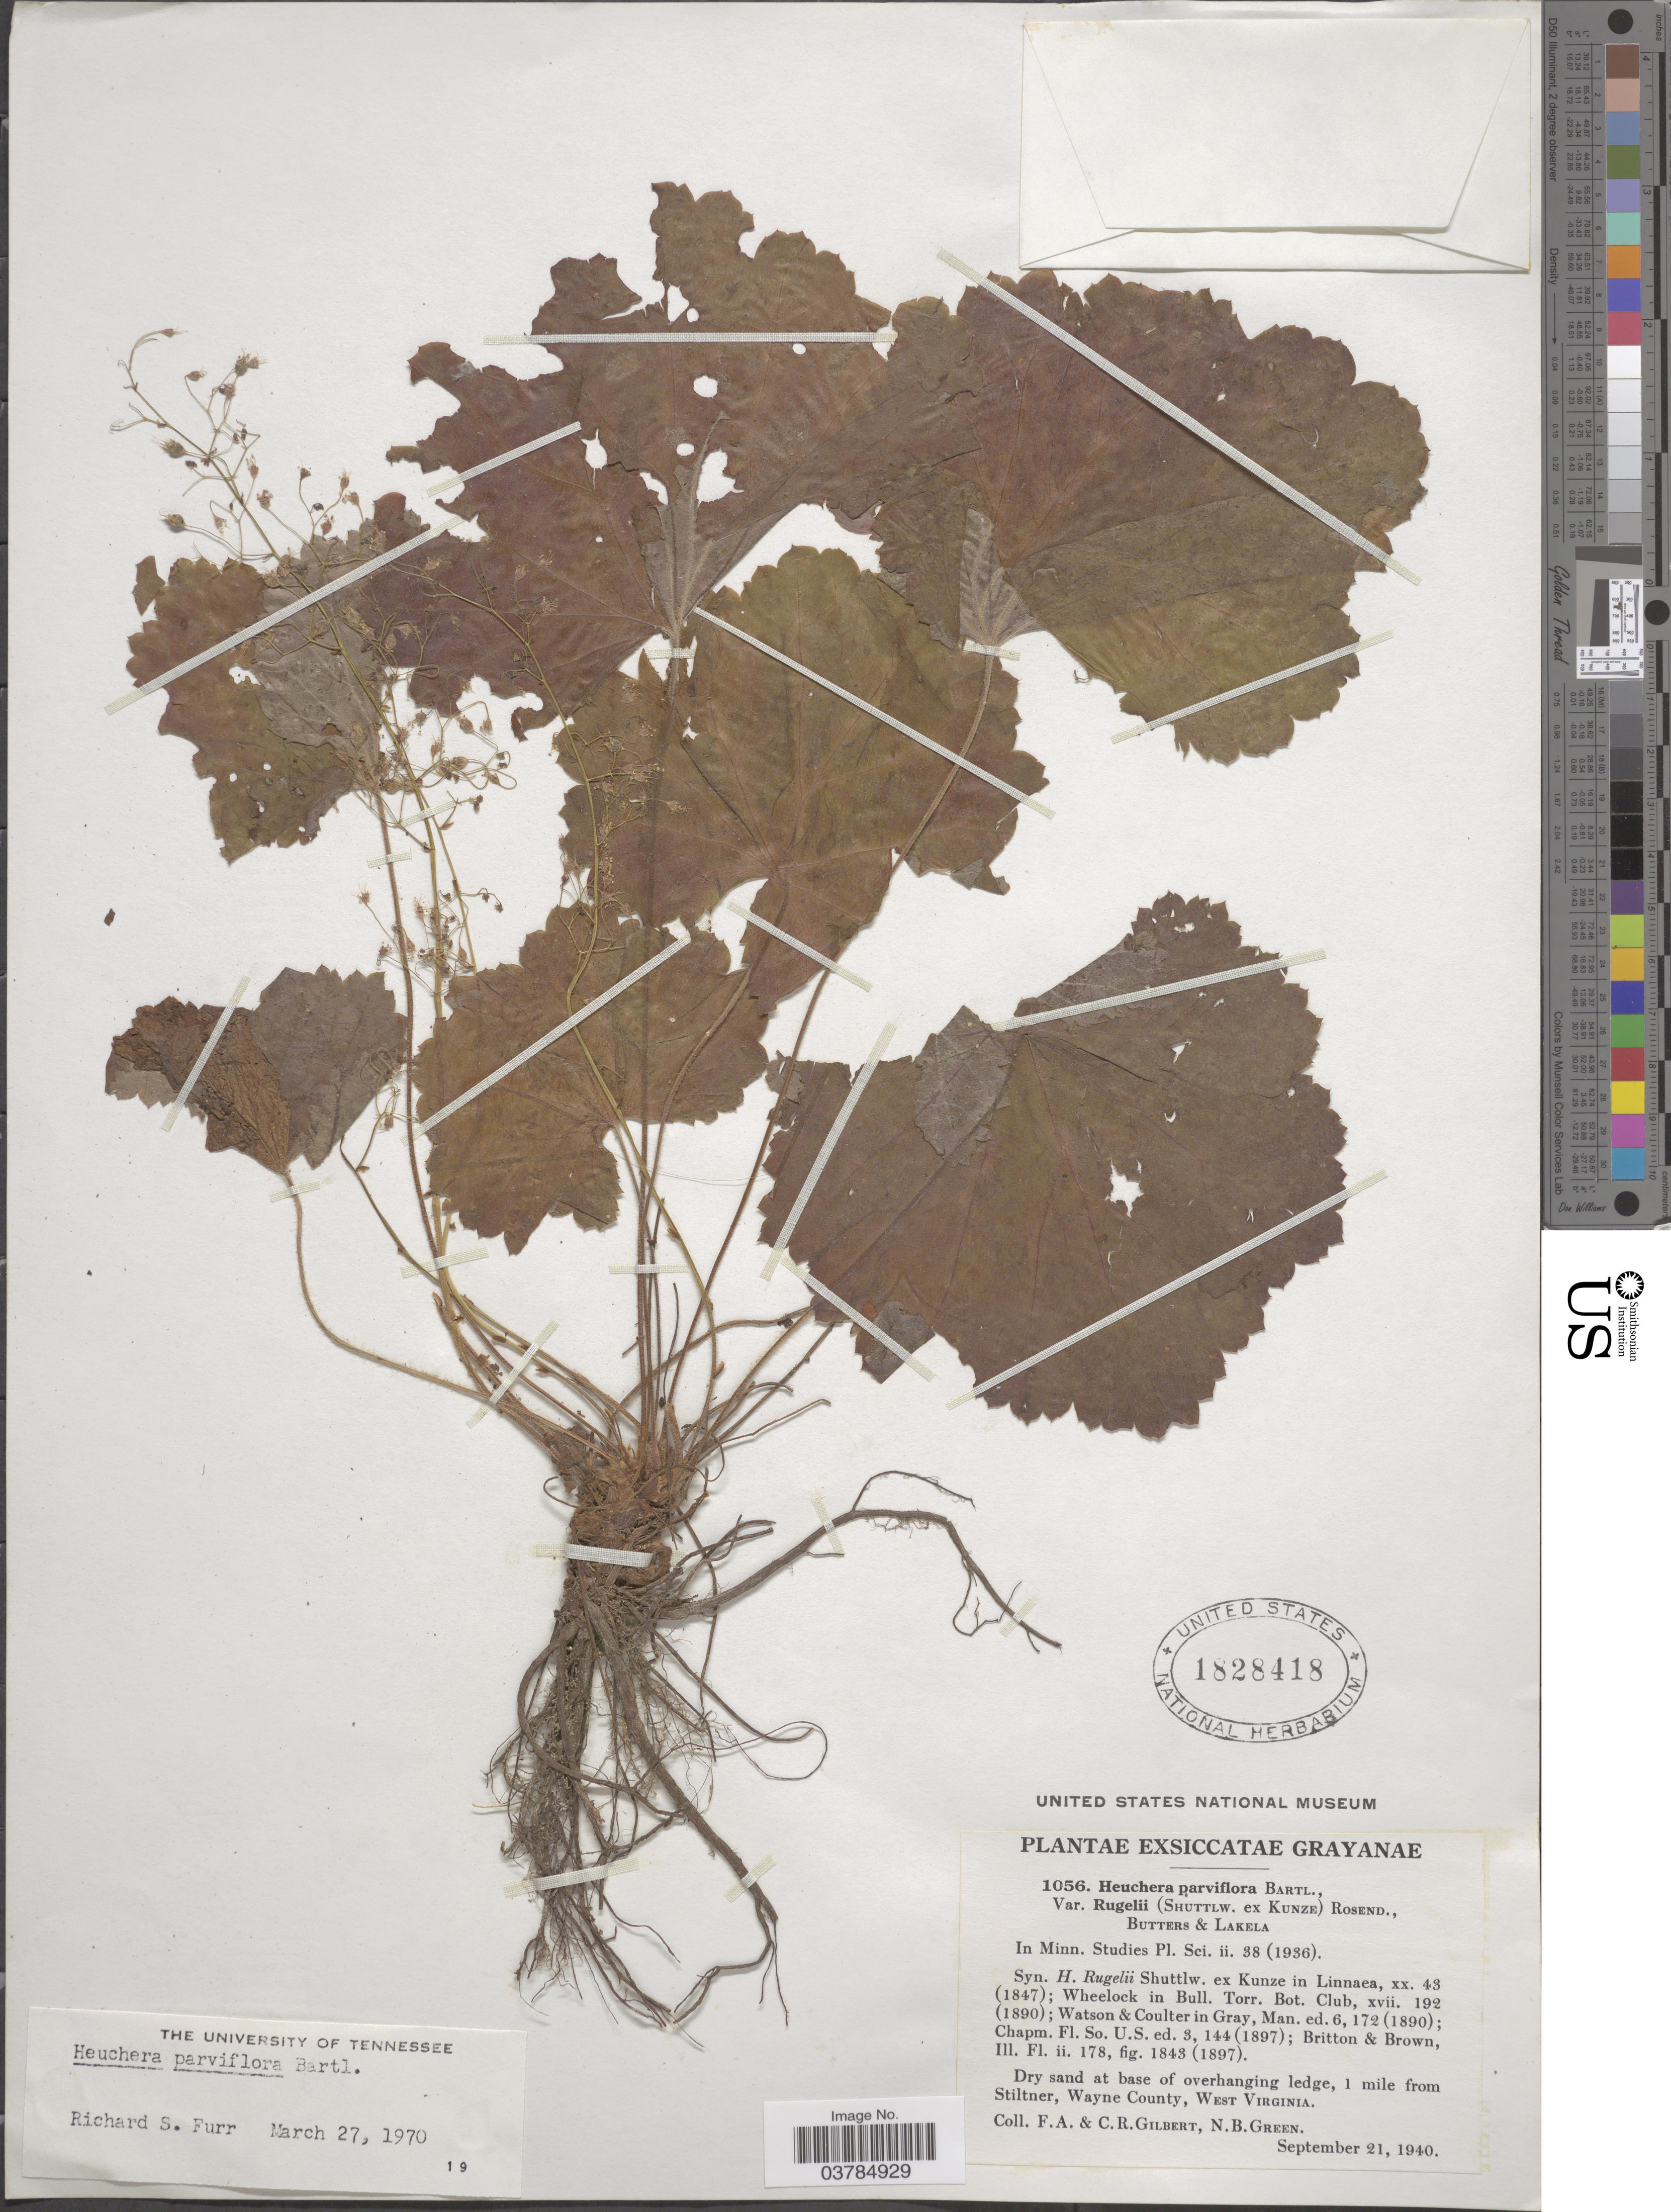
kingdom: Plantae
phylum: Tracheophyta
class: Magnoliopsida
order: Saxifragales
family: Saxifragaceae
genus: Heuchera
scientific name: Heuchera parviflora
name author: Bartl.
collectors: F. A. Gilbert, C. Gilbert & N. Green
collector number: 1056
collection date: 1940-09-21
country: United States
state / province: West Virginia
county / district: Wayne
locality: Dry sand at base of overhanging ledge, 1 mile from Stiltner, Wayne County.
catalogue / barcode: US 1828418